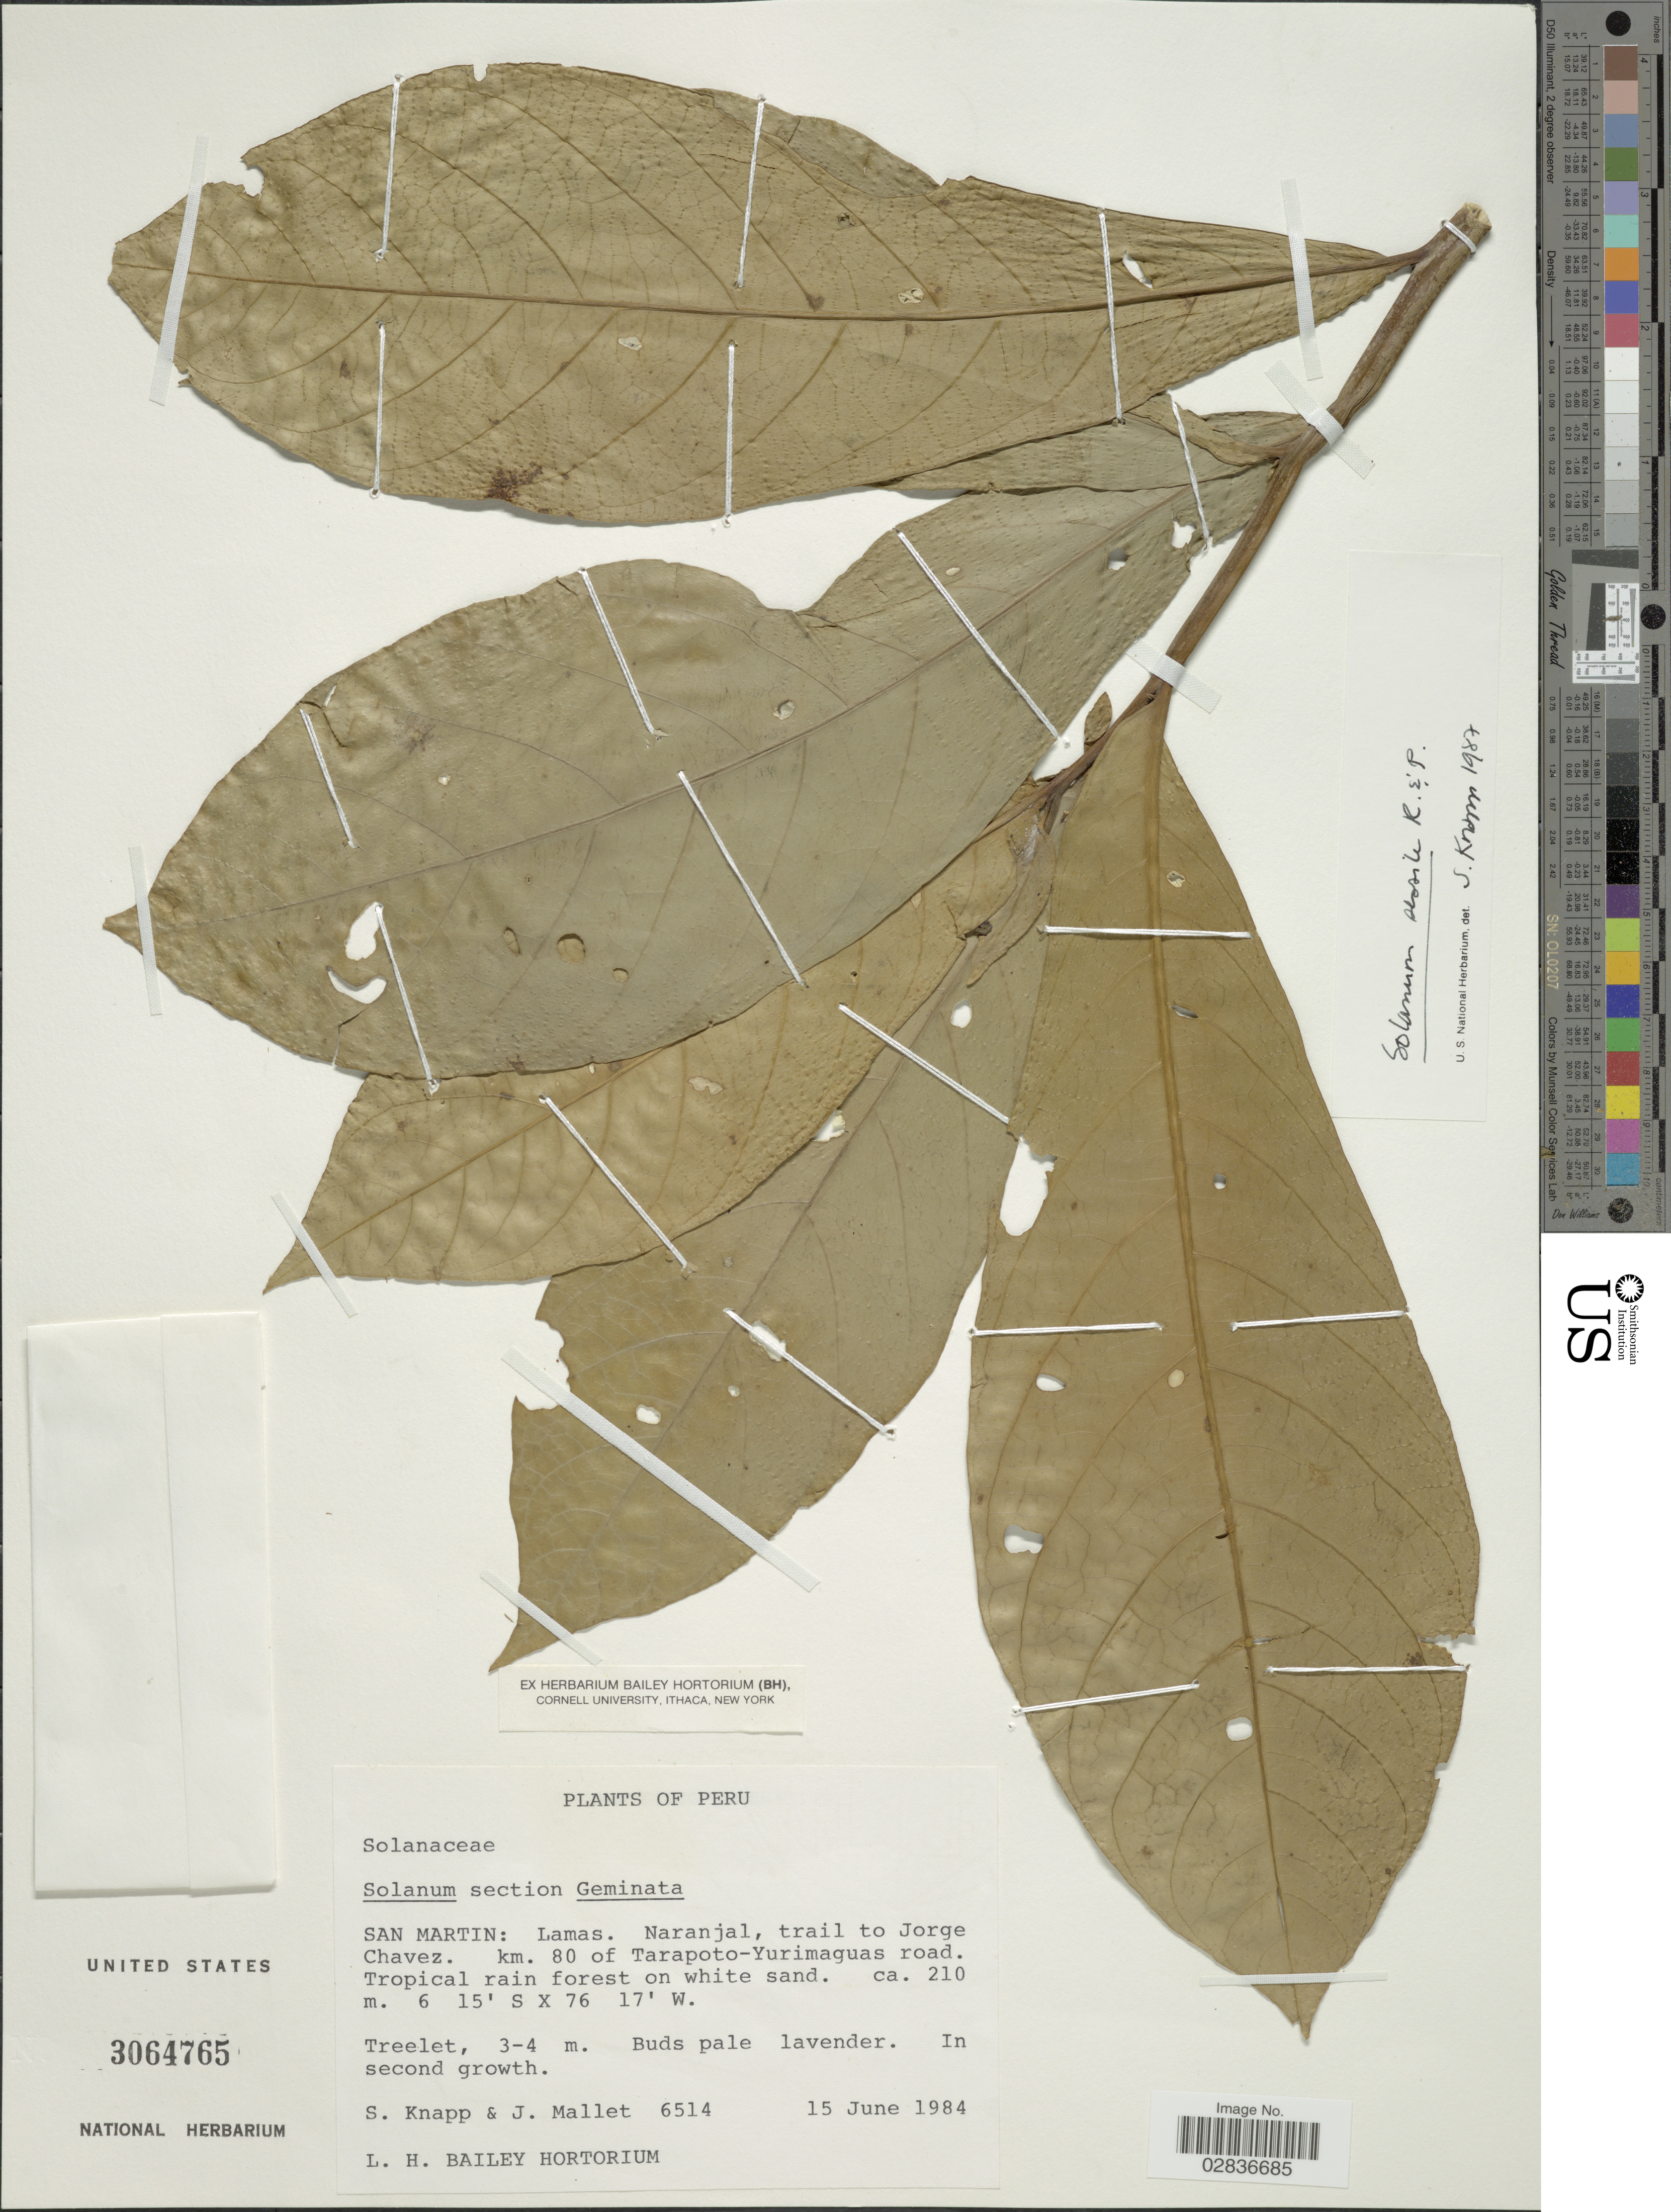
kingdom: Plantae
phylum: Tracheophyta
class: Magnoliopsida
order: Solanales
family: Solanaceae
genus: Solanum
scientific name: Solanum sessile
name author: Ruiz & Pav.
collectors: S. Knapp & J. Mallet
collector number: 6514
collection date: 1984-06-15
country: Peru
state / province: San Martín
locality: San Martin: Lamas. Naranjal, trail to Jorge Chavez. km. 80 of Tarapoto-Yurimaguas road.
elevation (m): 210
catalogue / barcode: US 3064765